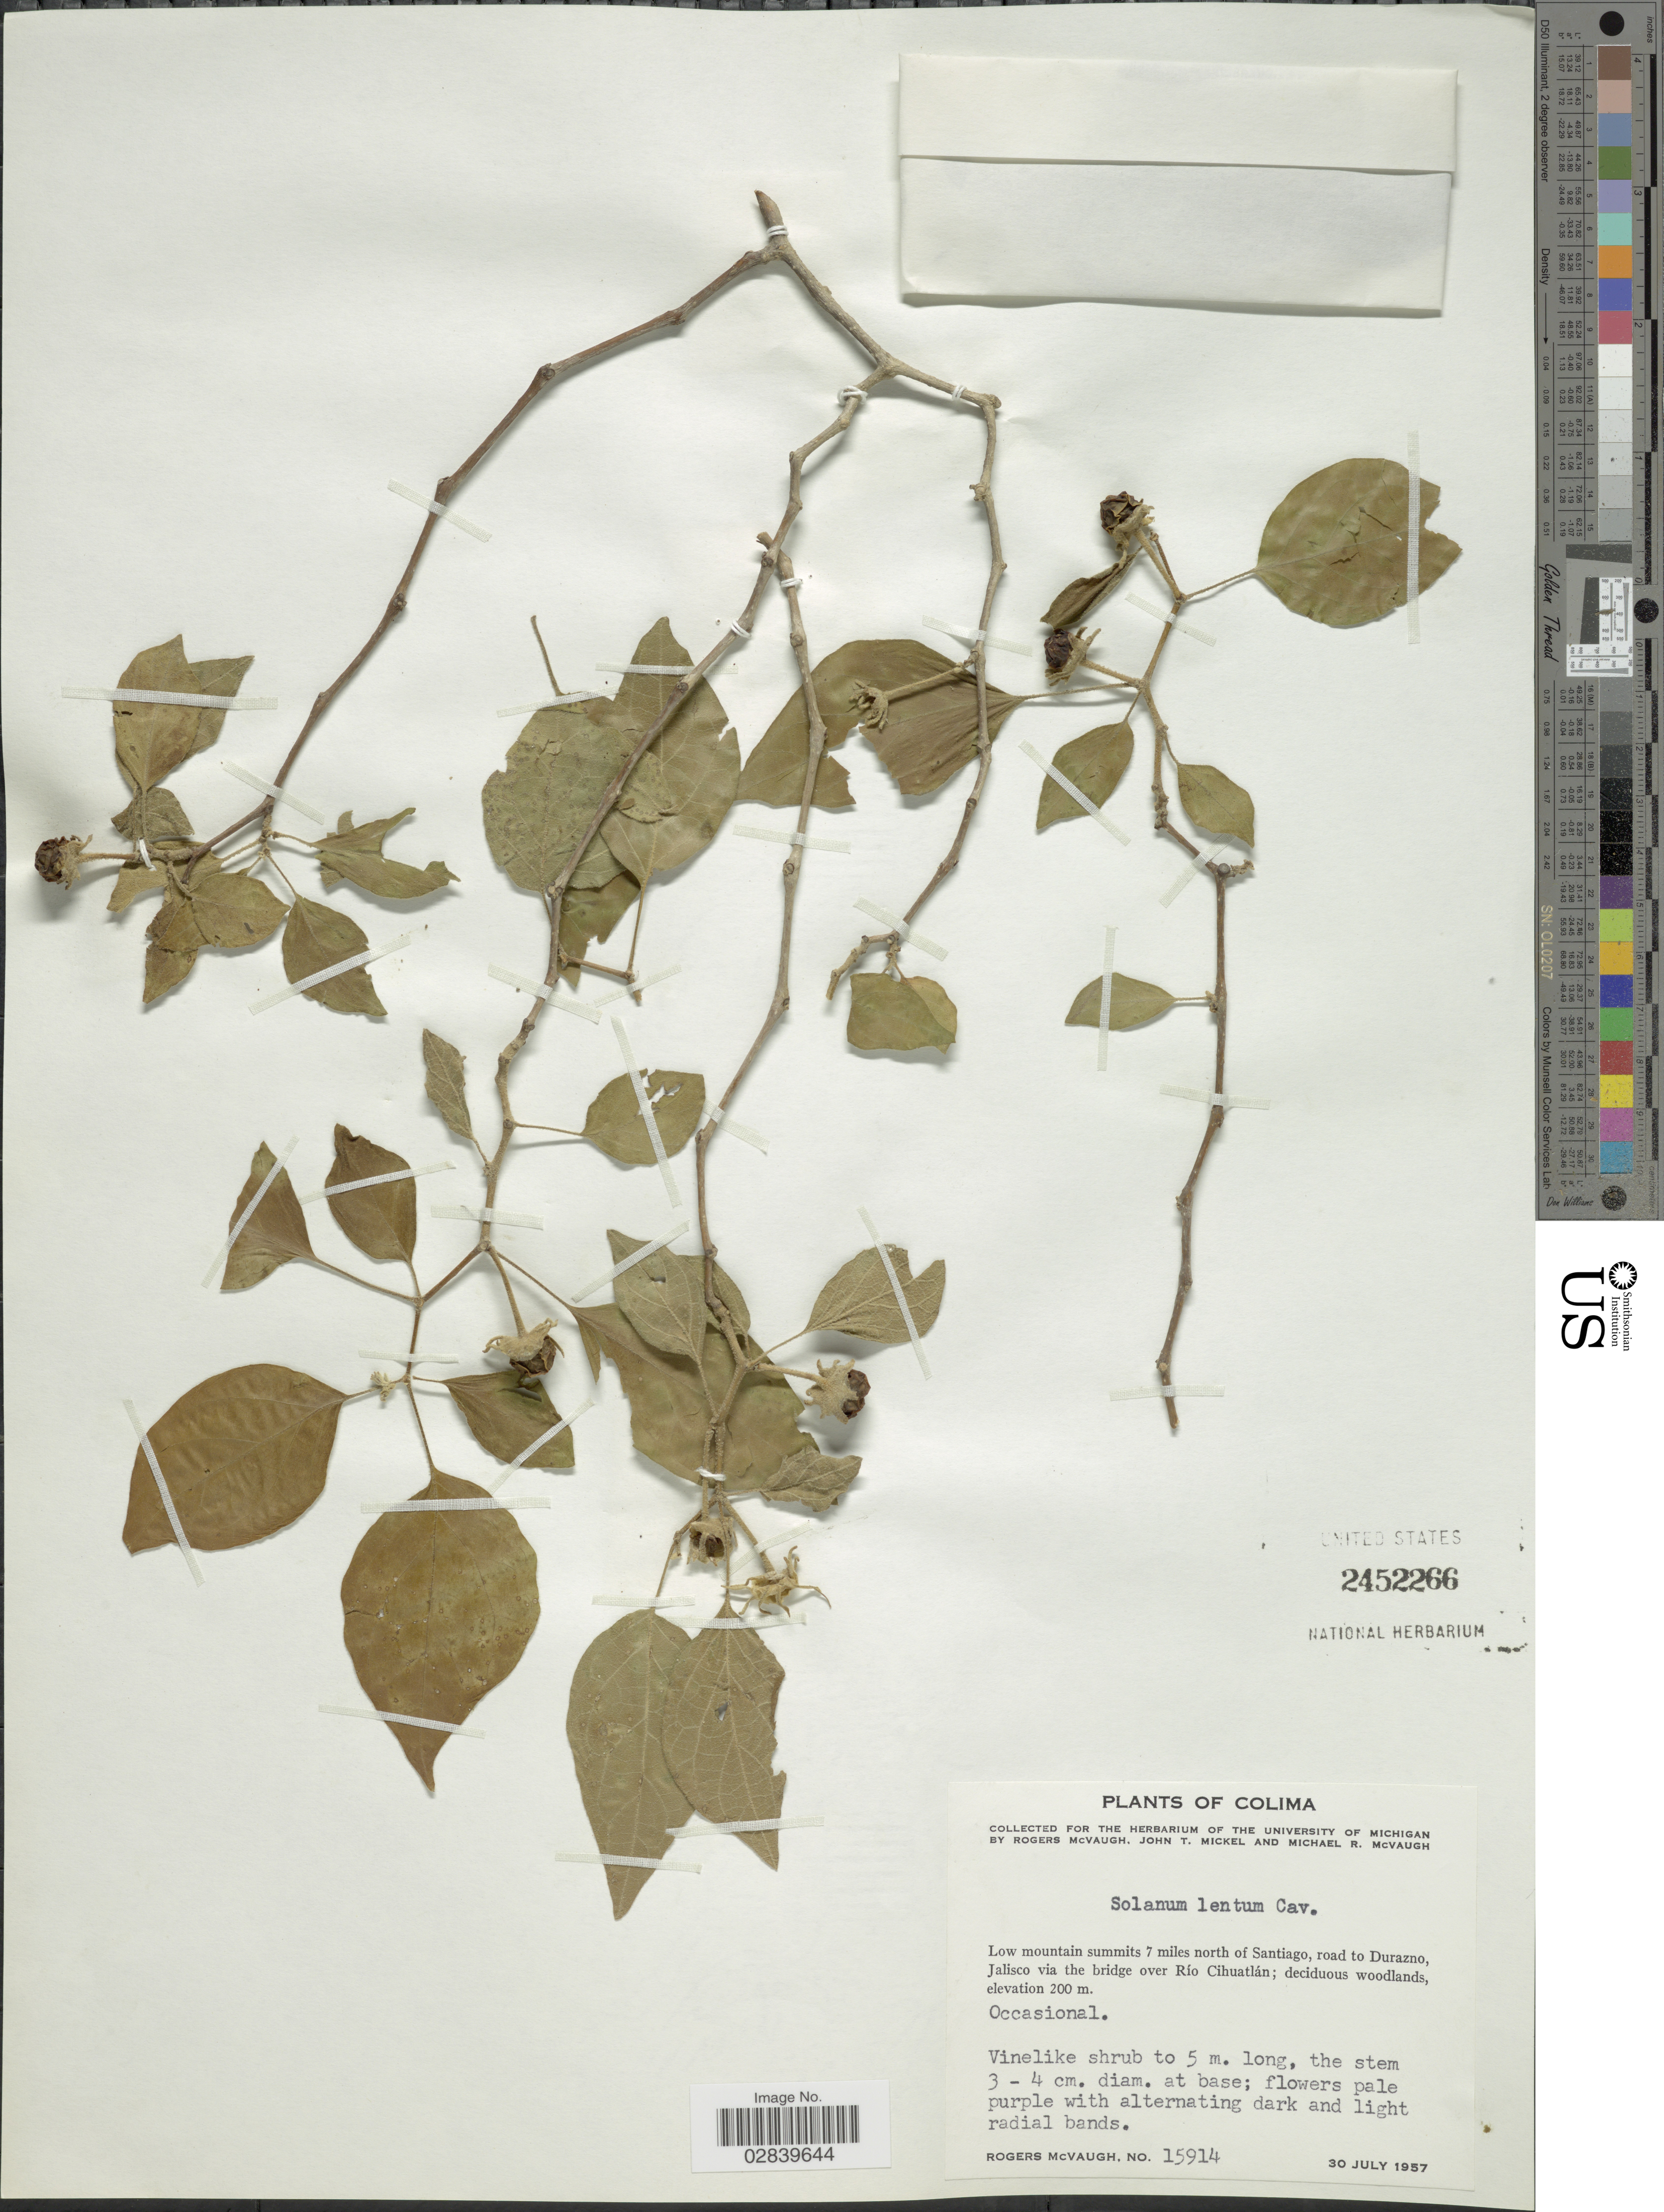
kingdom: Plantae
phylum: Tracheophyta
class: Magnoliopsida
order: Solanales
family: Solanaceae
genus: Lycianthes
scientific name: Lycianthes lenta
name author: (Cav.) Bitter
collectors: R. McVaugh, J. T. Mickel & M. R. McVaugh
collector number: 15914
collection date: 1957-07-30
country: Mexico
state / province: Colima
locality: Low mountain summits 7 miles north of Santiago, road to Durazno, Jalisco via the bridge over Río Cihuatlán.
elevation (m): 200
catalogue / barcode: US 2452266